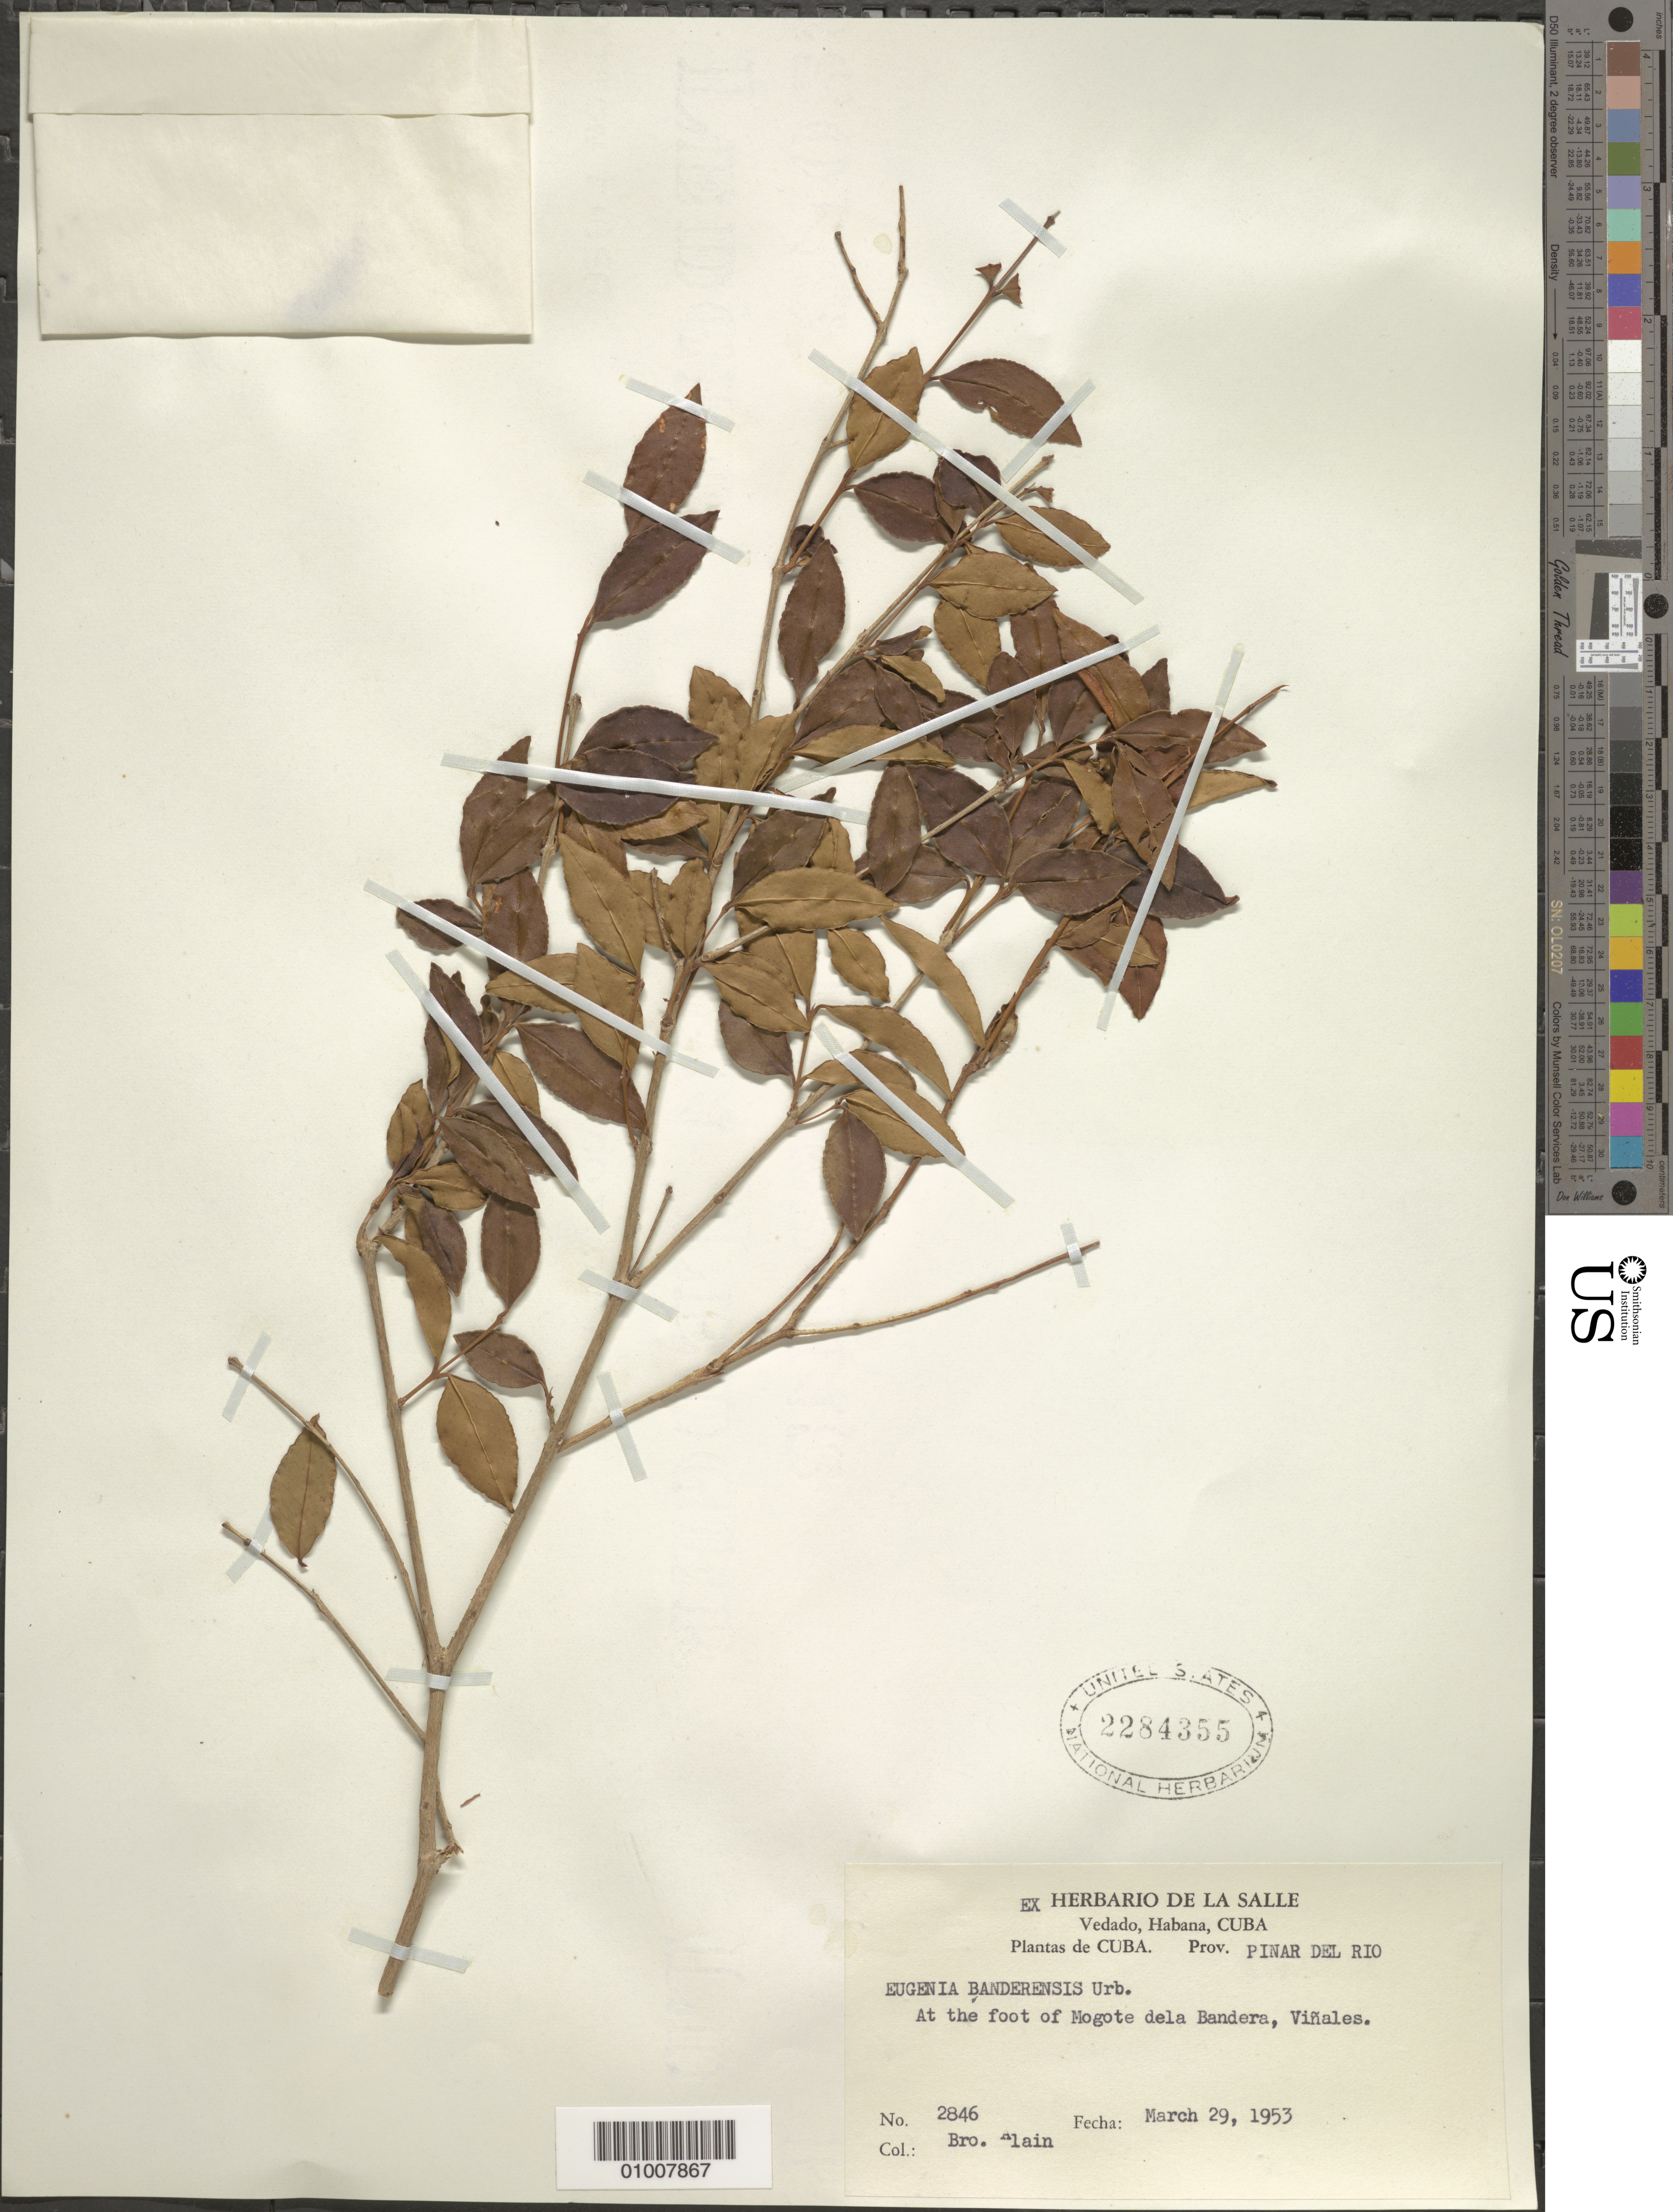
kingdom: Plantae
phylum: Tracheophyta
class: Magnoliopsida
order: Myrtales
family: Myrtaceae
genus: Eugenia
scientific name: Eugenia banderensis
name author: Urb.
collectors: A. H. Liogier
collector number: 2846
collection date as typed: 29 Mar 1953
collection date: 1953-03-29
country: Cuba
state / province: Pinar del Rio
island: Cuba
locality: At the foot of Mogote dela Bandera, Viñales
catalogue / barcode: US 2284355